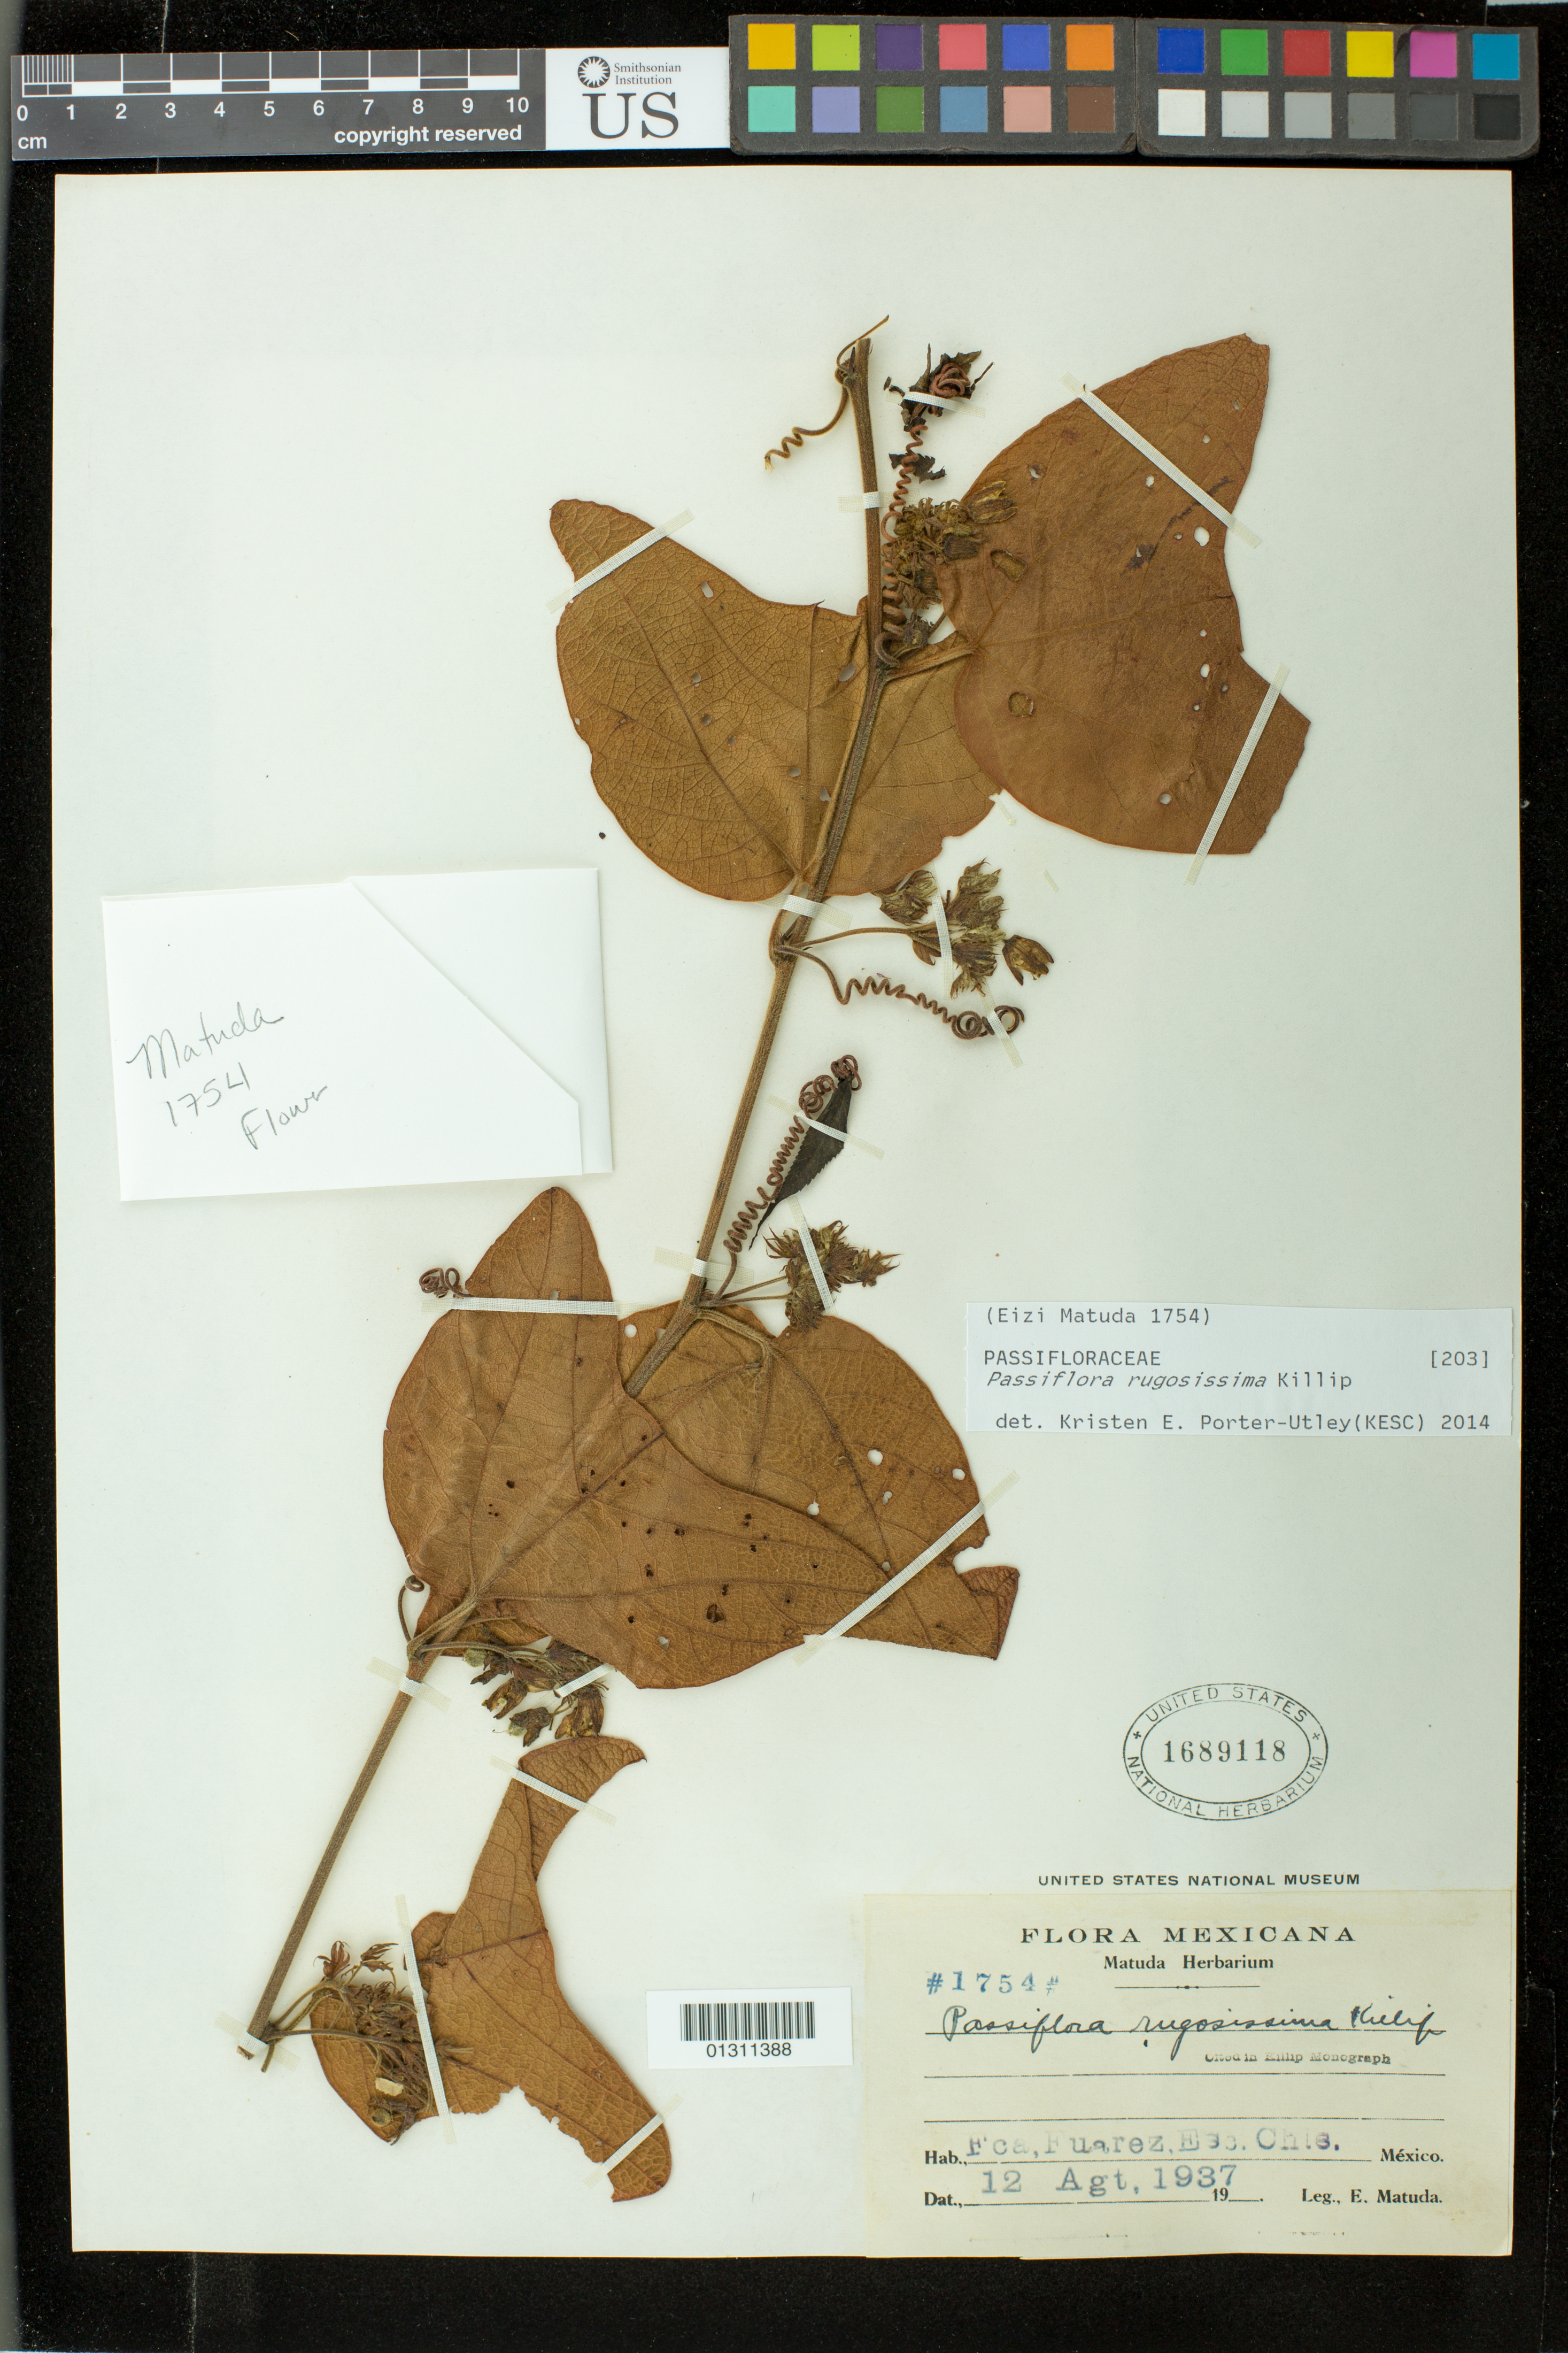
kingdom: Plantae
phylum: Tracheophyta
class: Magnoliopsida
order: Malpighiales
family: Passifloraceae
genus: Passiflora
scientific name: Passiflora rugosissima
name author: Killip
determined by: Porter-Utley, Kristen E.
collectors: E. Matuda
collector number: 1754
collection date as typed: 12 Aug 1937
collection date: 1937-08-12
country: Mexico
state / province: Chiapas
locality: Fca. Fuarez, Esc. Chis.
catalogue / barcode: US 1689118